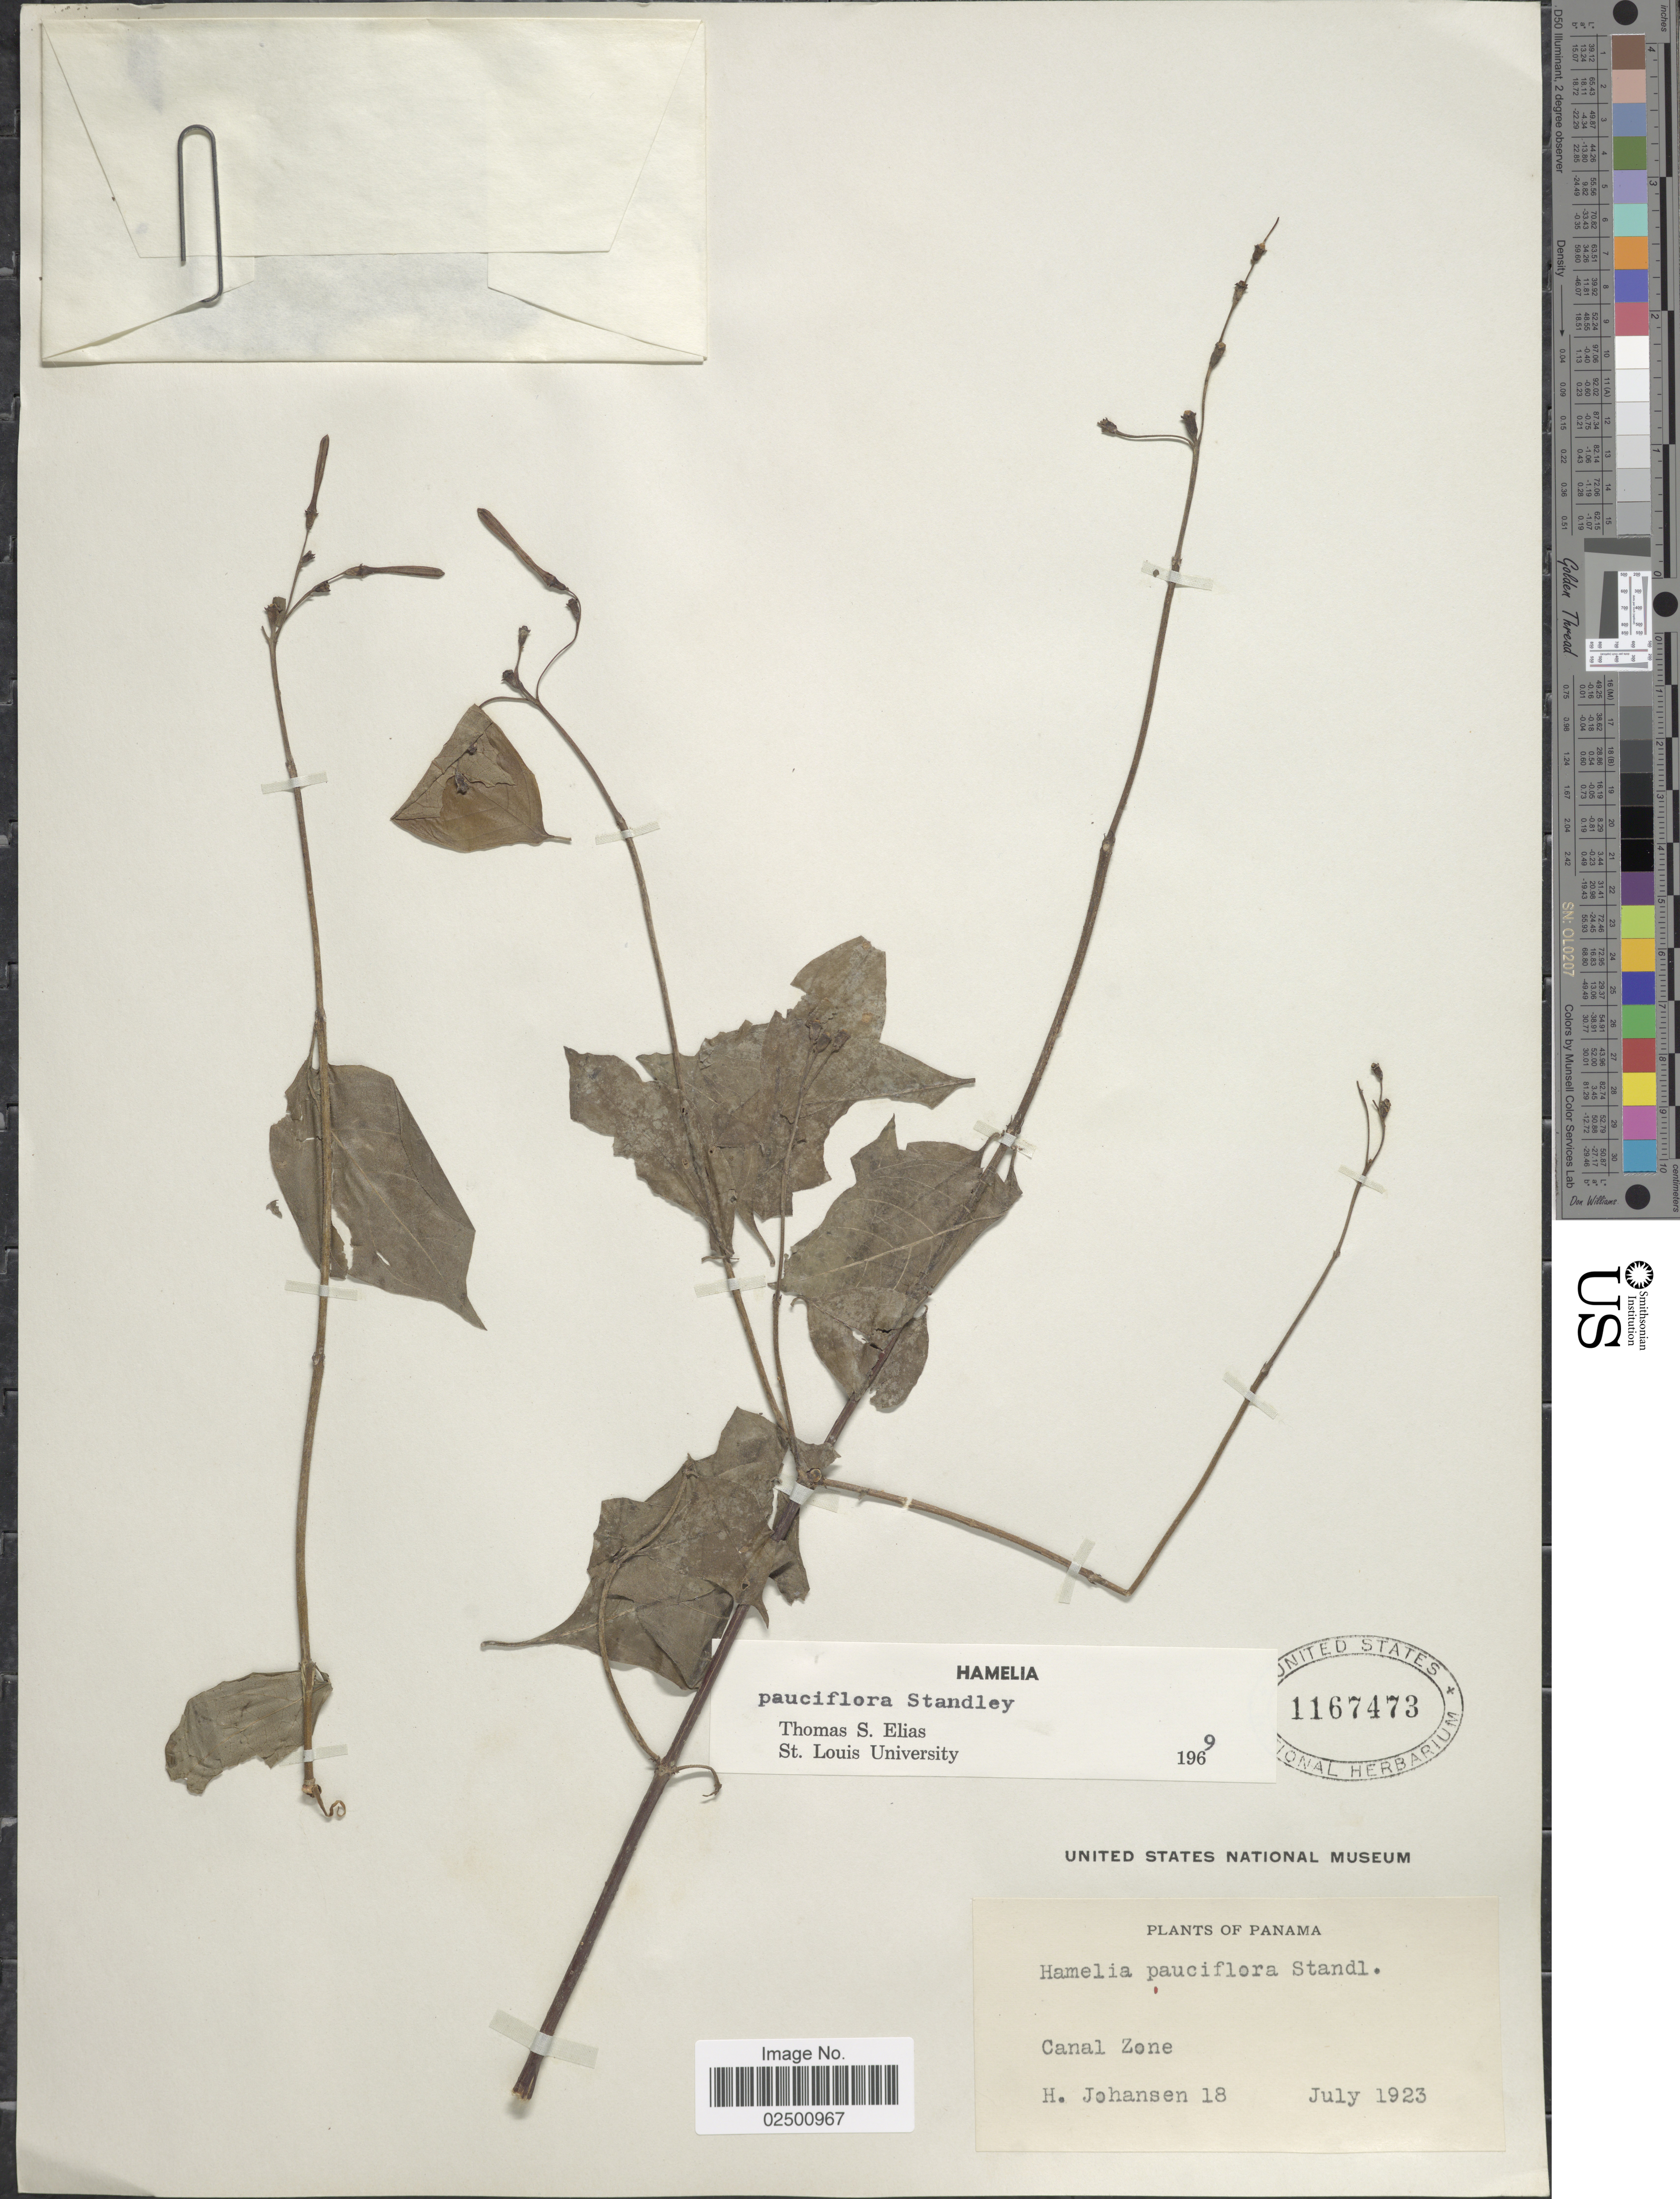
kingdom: Plantae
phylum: Tracheophyta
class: Magnoliopsida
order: Gentianales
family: Rubiaceae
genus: Hamelia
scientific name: Hamelia pauciflora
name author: Standl.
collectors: H. Johansen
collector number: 18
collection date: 1923-07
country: Panama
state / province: Colón / Panamá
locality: Canal Zone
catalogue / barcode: US 1167473